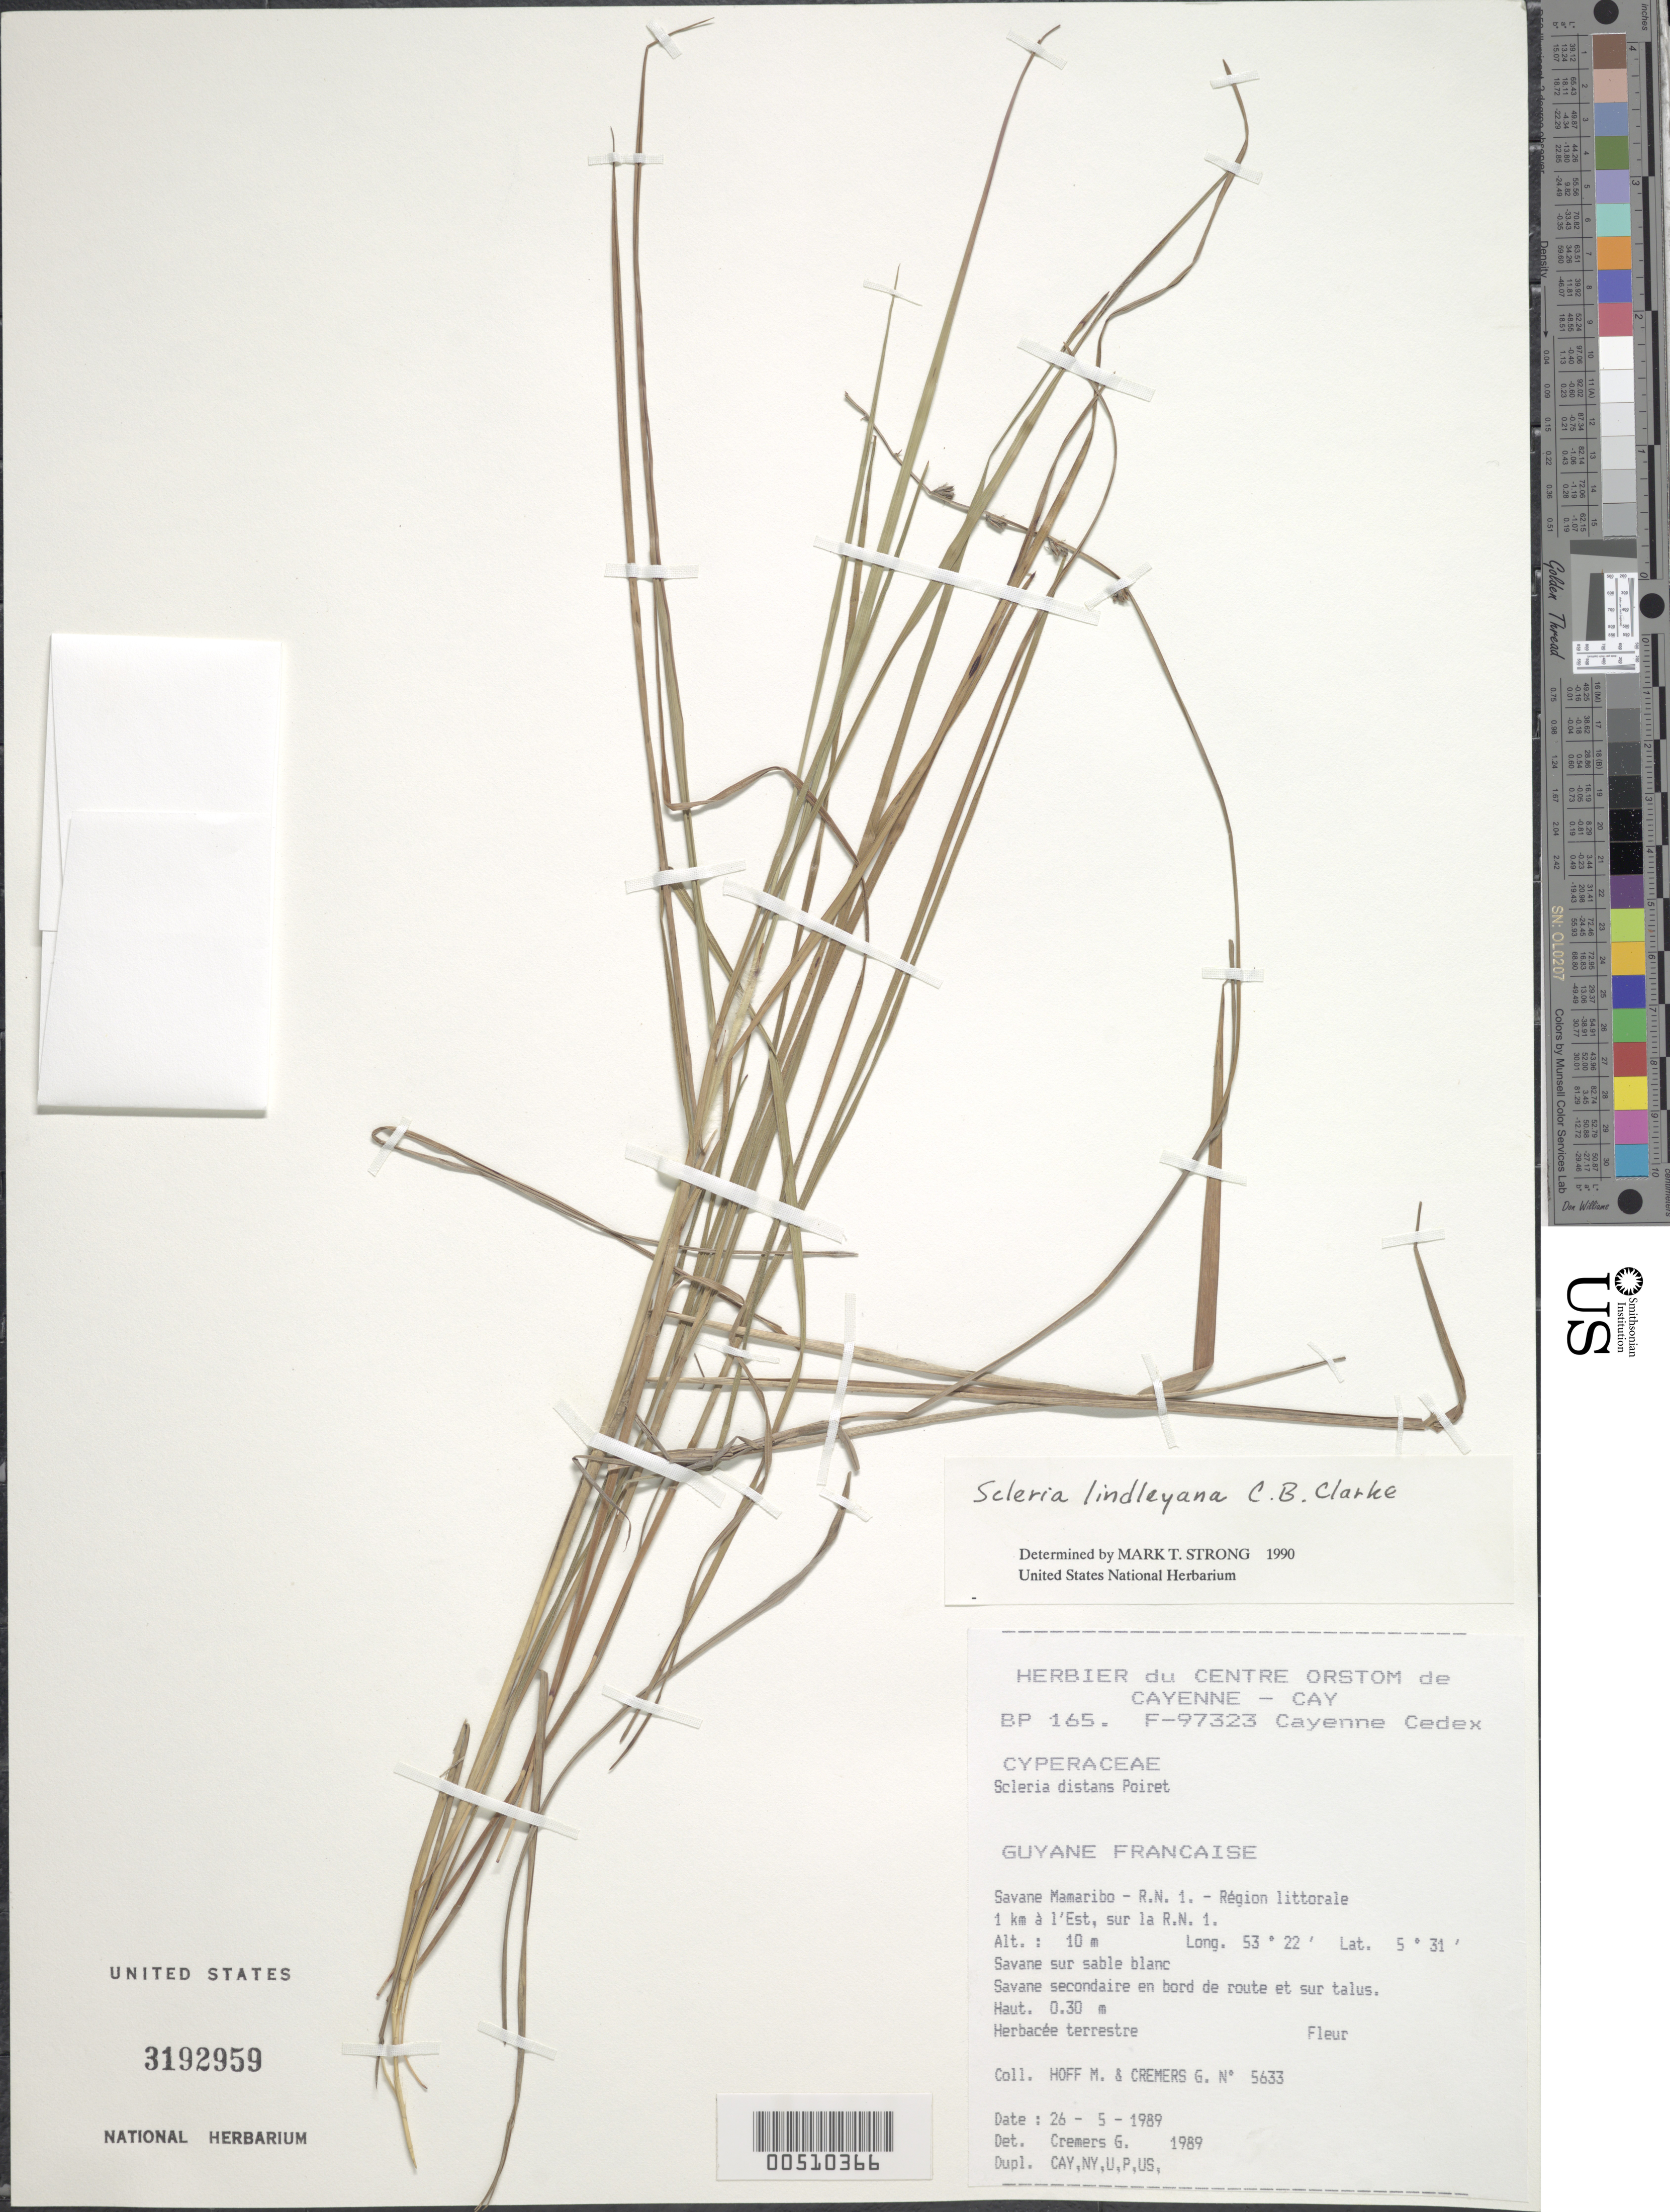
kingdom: Plantae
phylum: Tracheophyta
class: Liliopsida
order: Poales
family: Cyperaceae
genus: Scleria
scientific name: Scleria distans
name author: Poir.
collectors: G. Cremers & M. Hoff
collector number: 5633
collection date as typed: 26 May 1989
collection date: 1989-05-26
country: French Guiana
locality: Savane Mamaribo - R.N. 1. - Région littorale, 1 km à l'Est, sur la R.N. 1.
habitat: Savane sur sable blanc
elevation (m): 10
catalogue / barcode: US 3192959